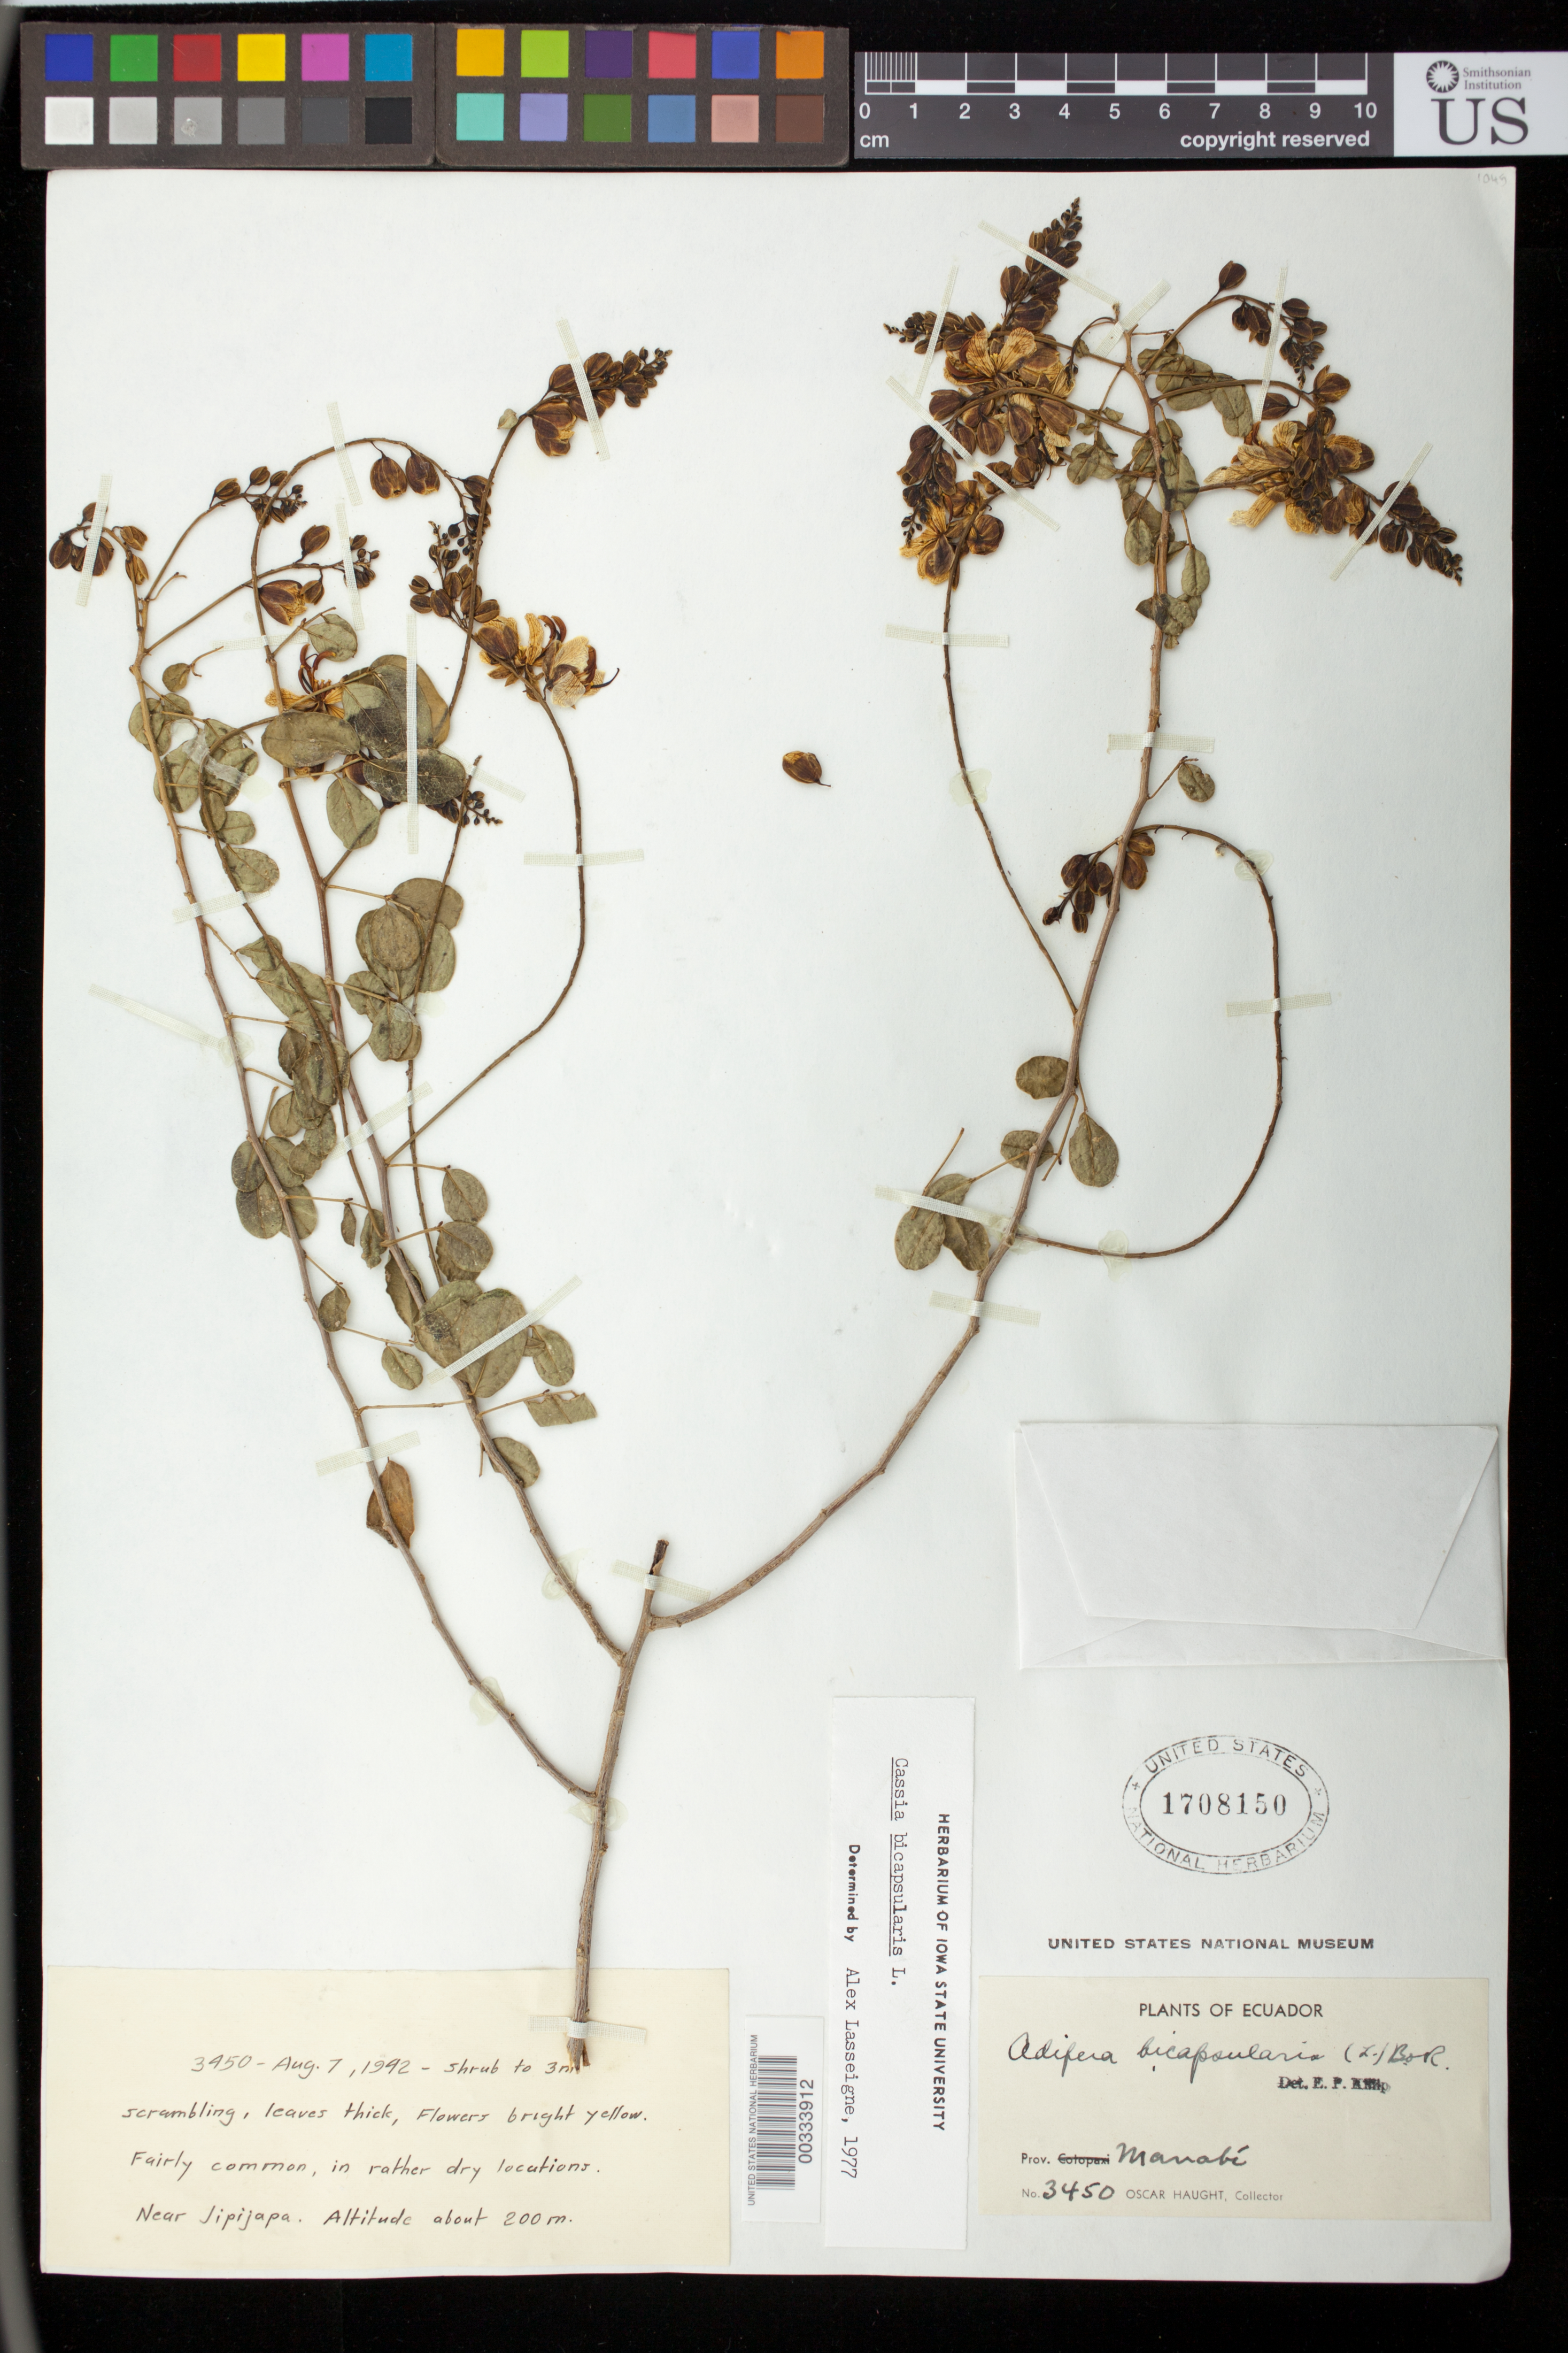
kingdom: Plantae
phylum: Tracheophyta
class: Magnoliopsida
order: Fabales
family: Fabaceae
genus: Senna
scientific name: Senna bicapsularis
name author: (L.) Roxb.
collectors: O. L. Haught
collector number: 3450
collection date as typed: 07 Aug 1942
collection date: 1942-08-07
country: Ecuador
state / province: Manabí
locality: Near jipijapa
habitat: Dry locations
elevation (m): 200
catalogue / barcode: US 1708150